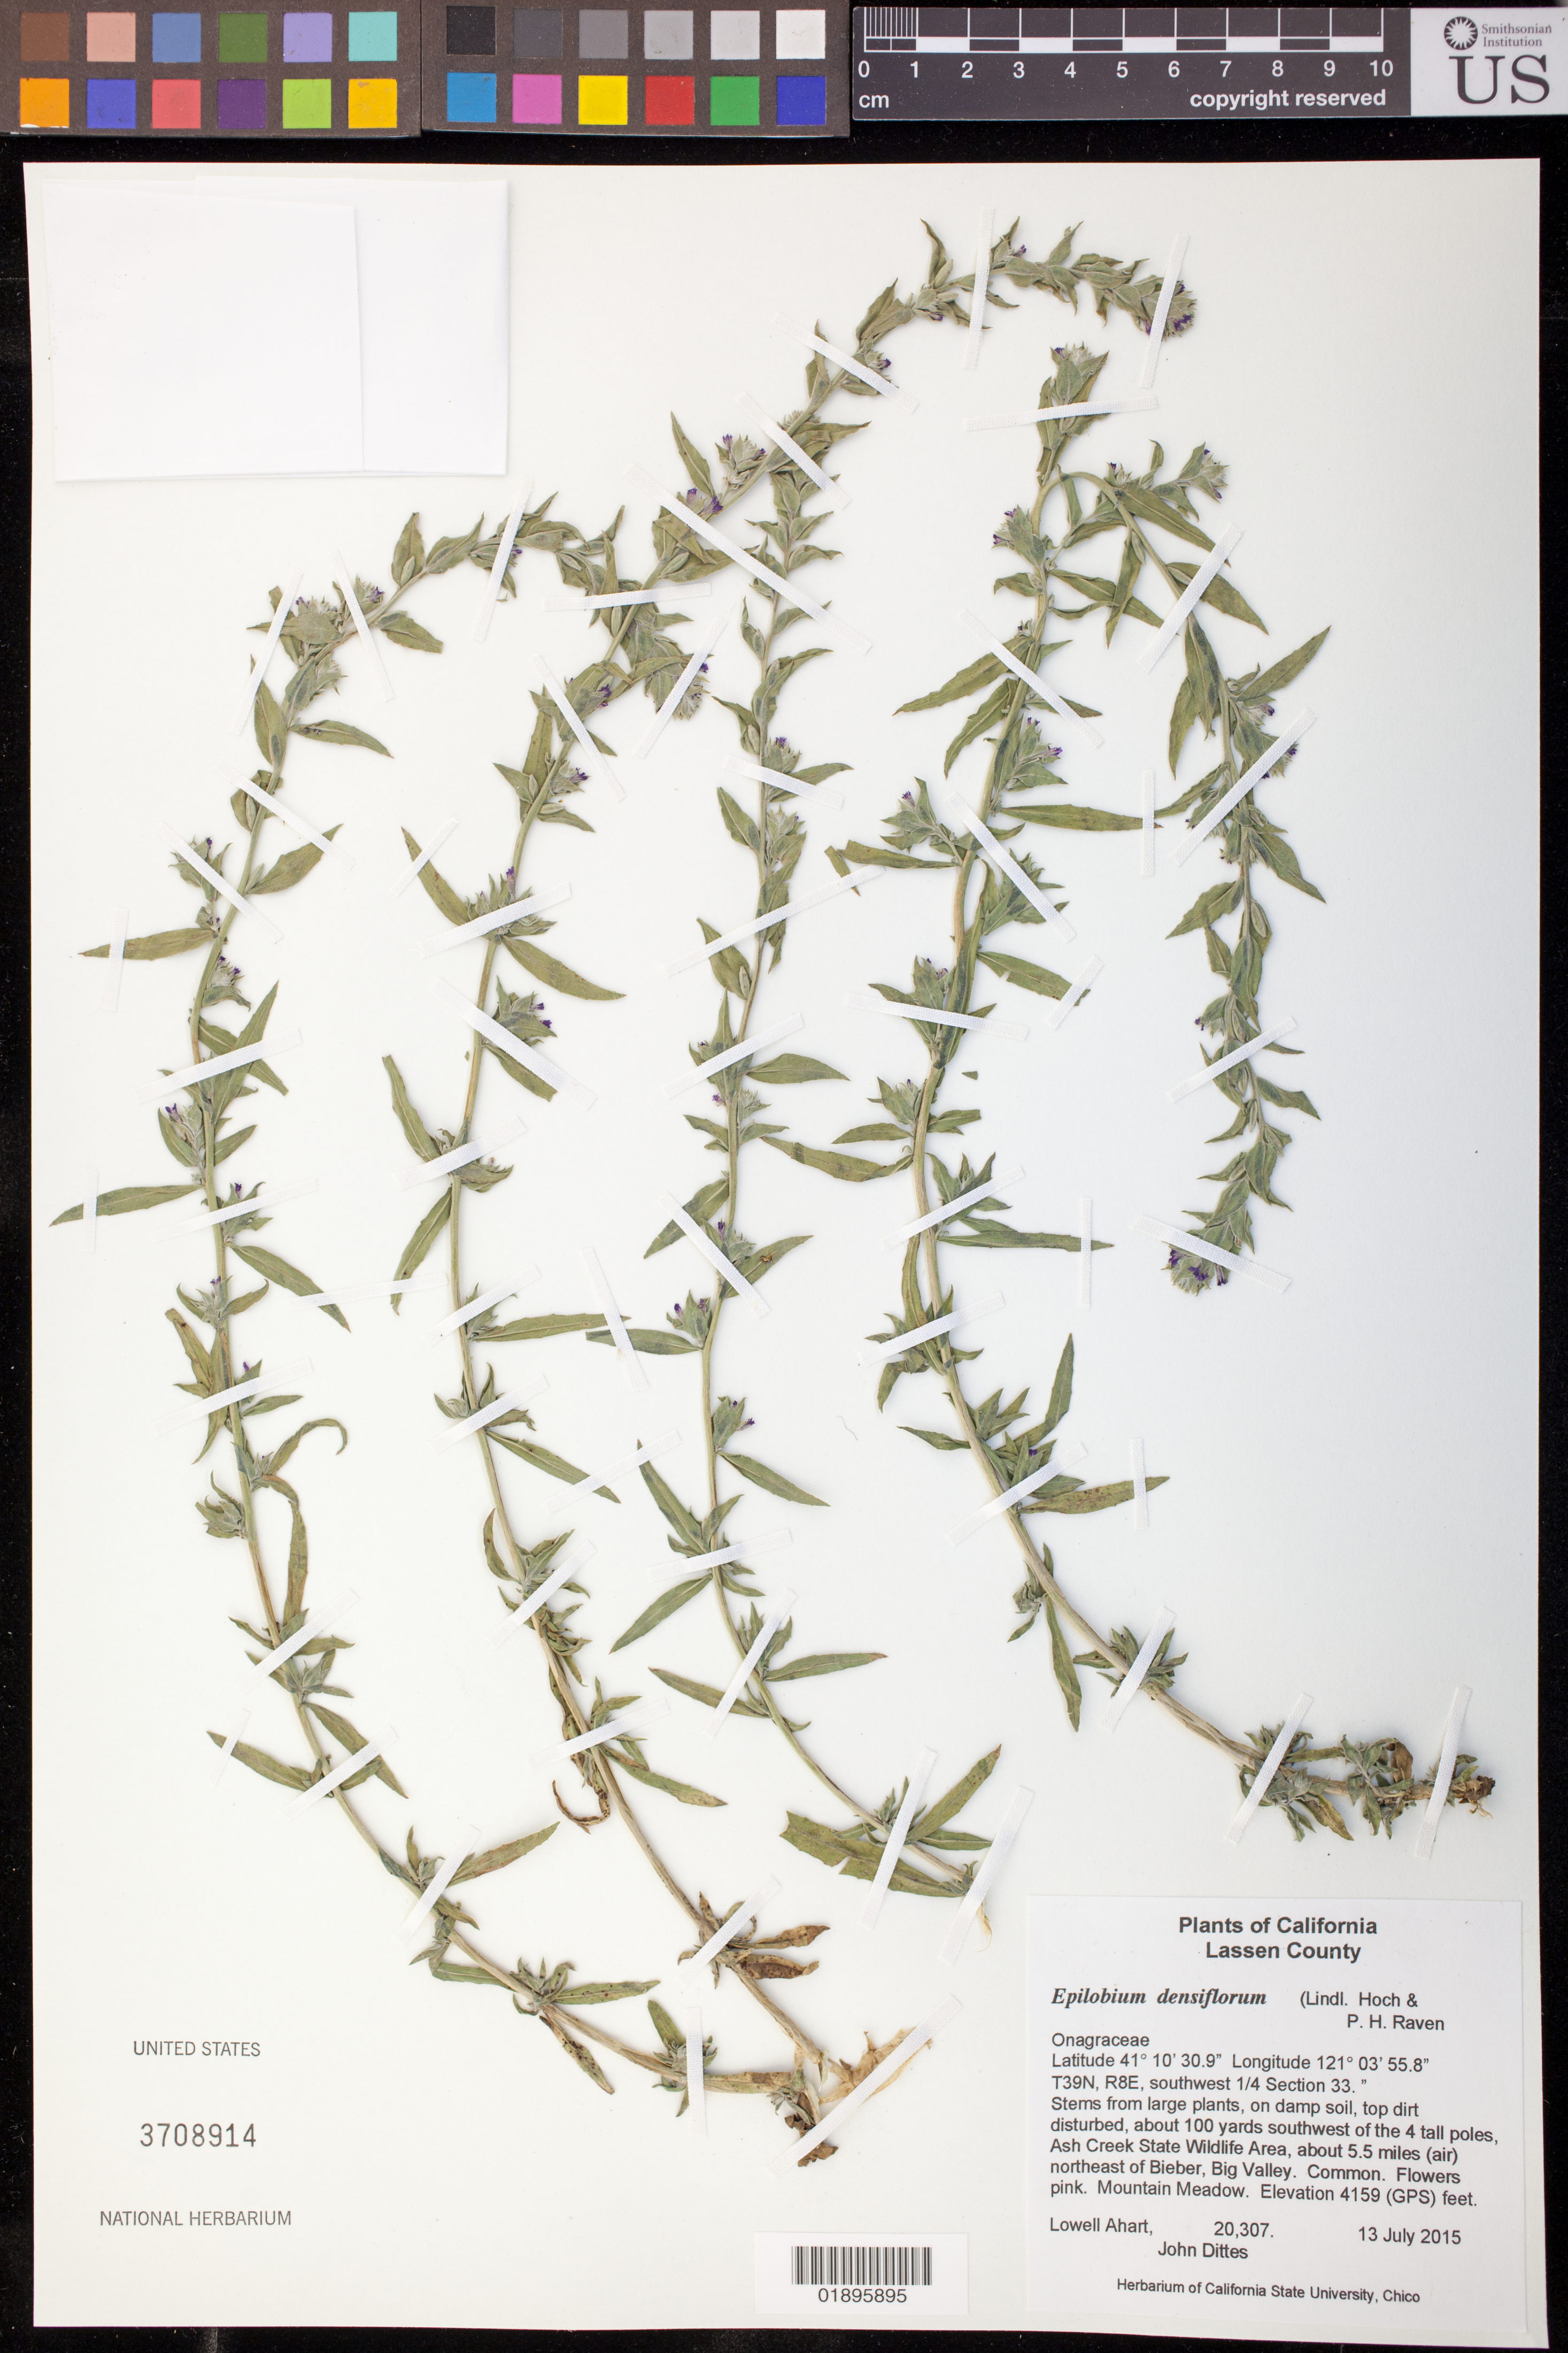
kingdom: Plantae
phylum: Tracheophyta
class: Magnoliopsida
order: Myrtales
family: Onagraceae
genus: Epilobium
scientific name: Epilobium densiflorum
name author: (Lindl.) Hoch & P.H. Raven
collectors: L. Ahart & J. Dittes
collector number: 20307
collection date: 2015-07-13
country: United States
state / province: California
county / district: Lassen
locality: T39N, R8E, southwest 1/4 section 33. About 100 yards southwest of the 4 tall poles, Ash Creek State Wildlife Area, about 5.5 miles (air) northeast of Bieber, Big Valley.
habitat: Mountain meadow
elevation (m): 1268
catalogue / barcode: US 3708914